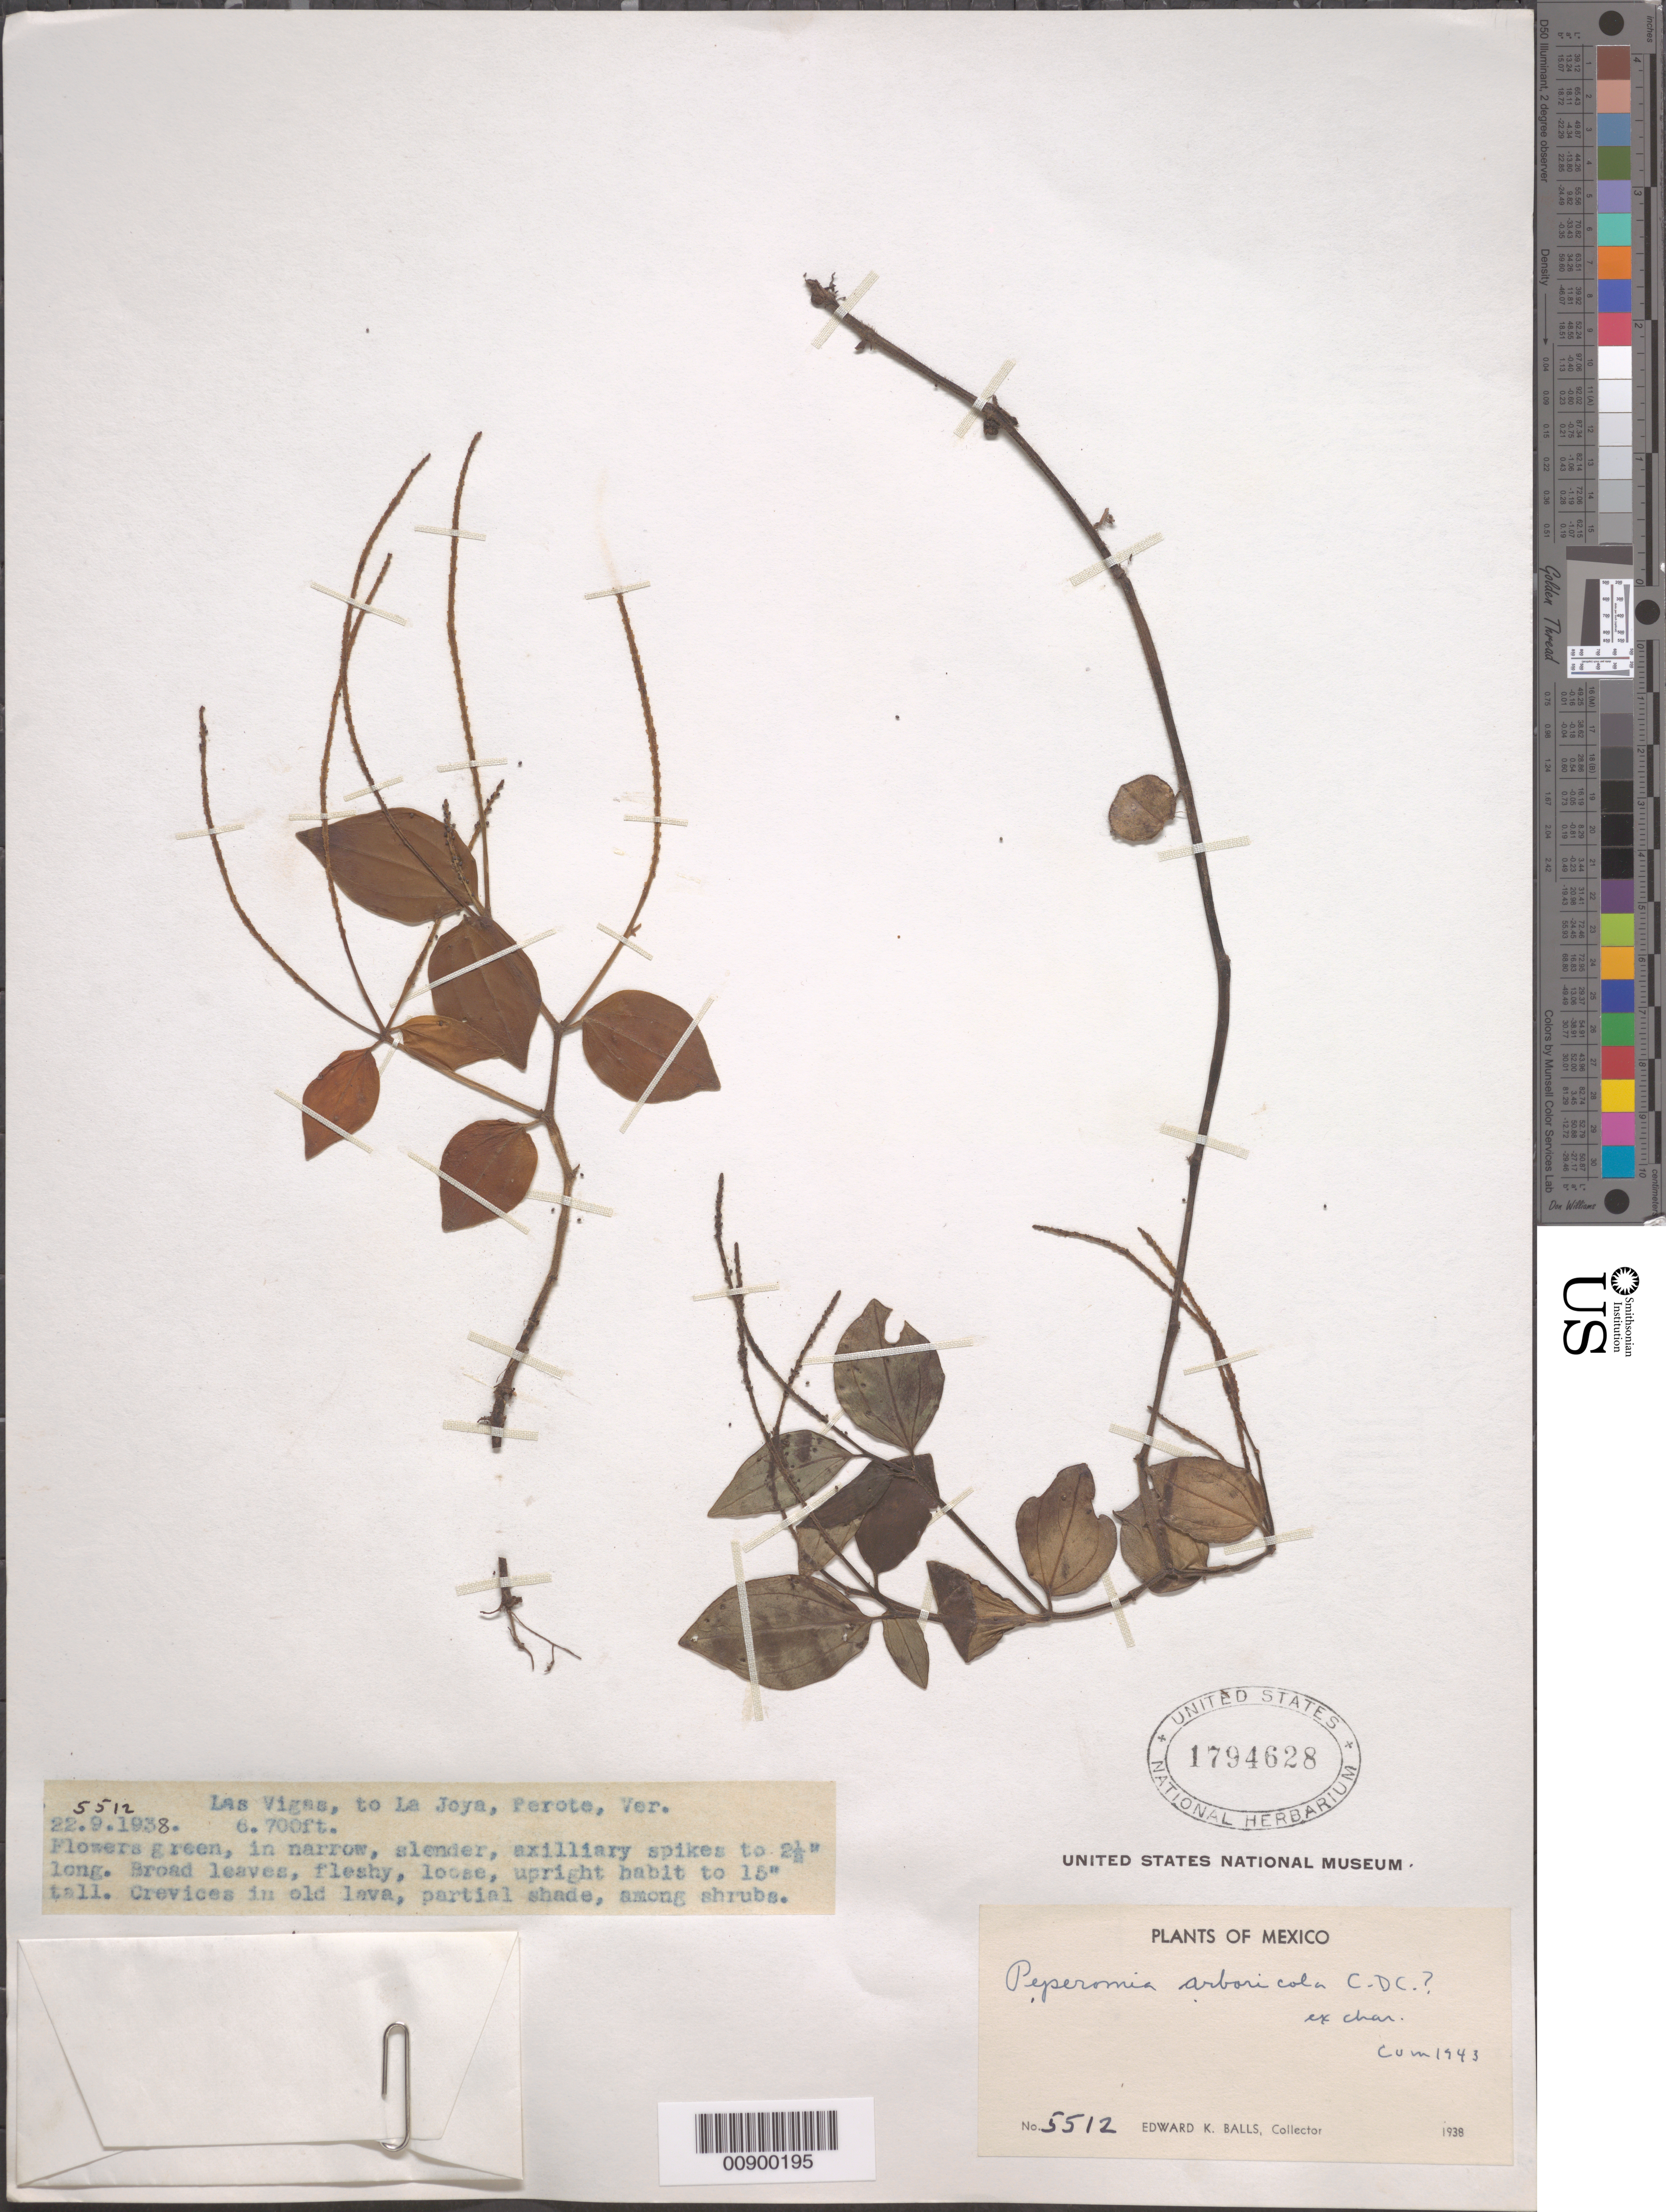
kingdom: Plantae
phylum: Tracheophyta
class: Magnoliopsida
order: Piperales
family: Piperaceae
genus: Peperomia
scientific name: Peperomia arboricola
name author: C. DC.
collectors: E. K. Balls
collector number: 5512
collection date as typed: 22 Sep 1938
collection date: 1938-09-22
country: Mexico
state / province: Veracruz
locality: Las Vigas to La Joya, Perote, Veracruz.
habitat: Crevices in old lava, partial shade, among shrubs.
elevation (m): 2042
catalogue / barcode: US 1794628